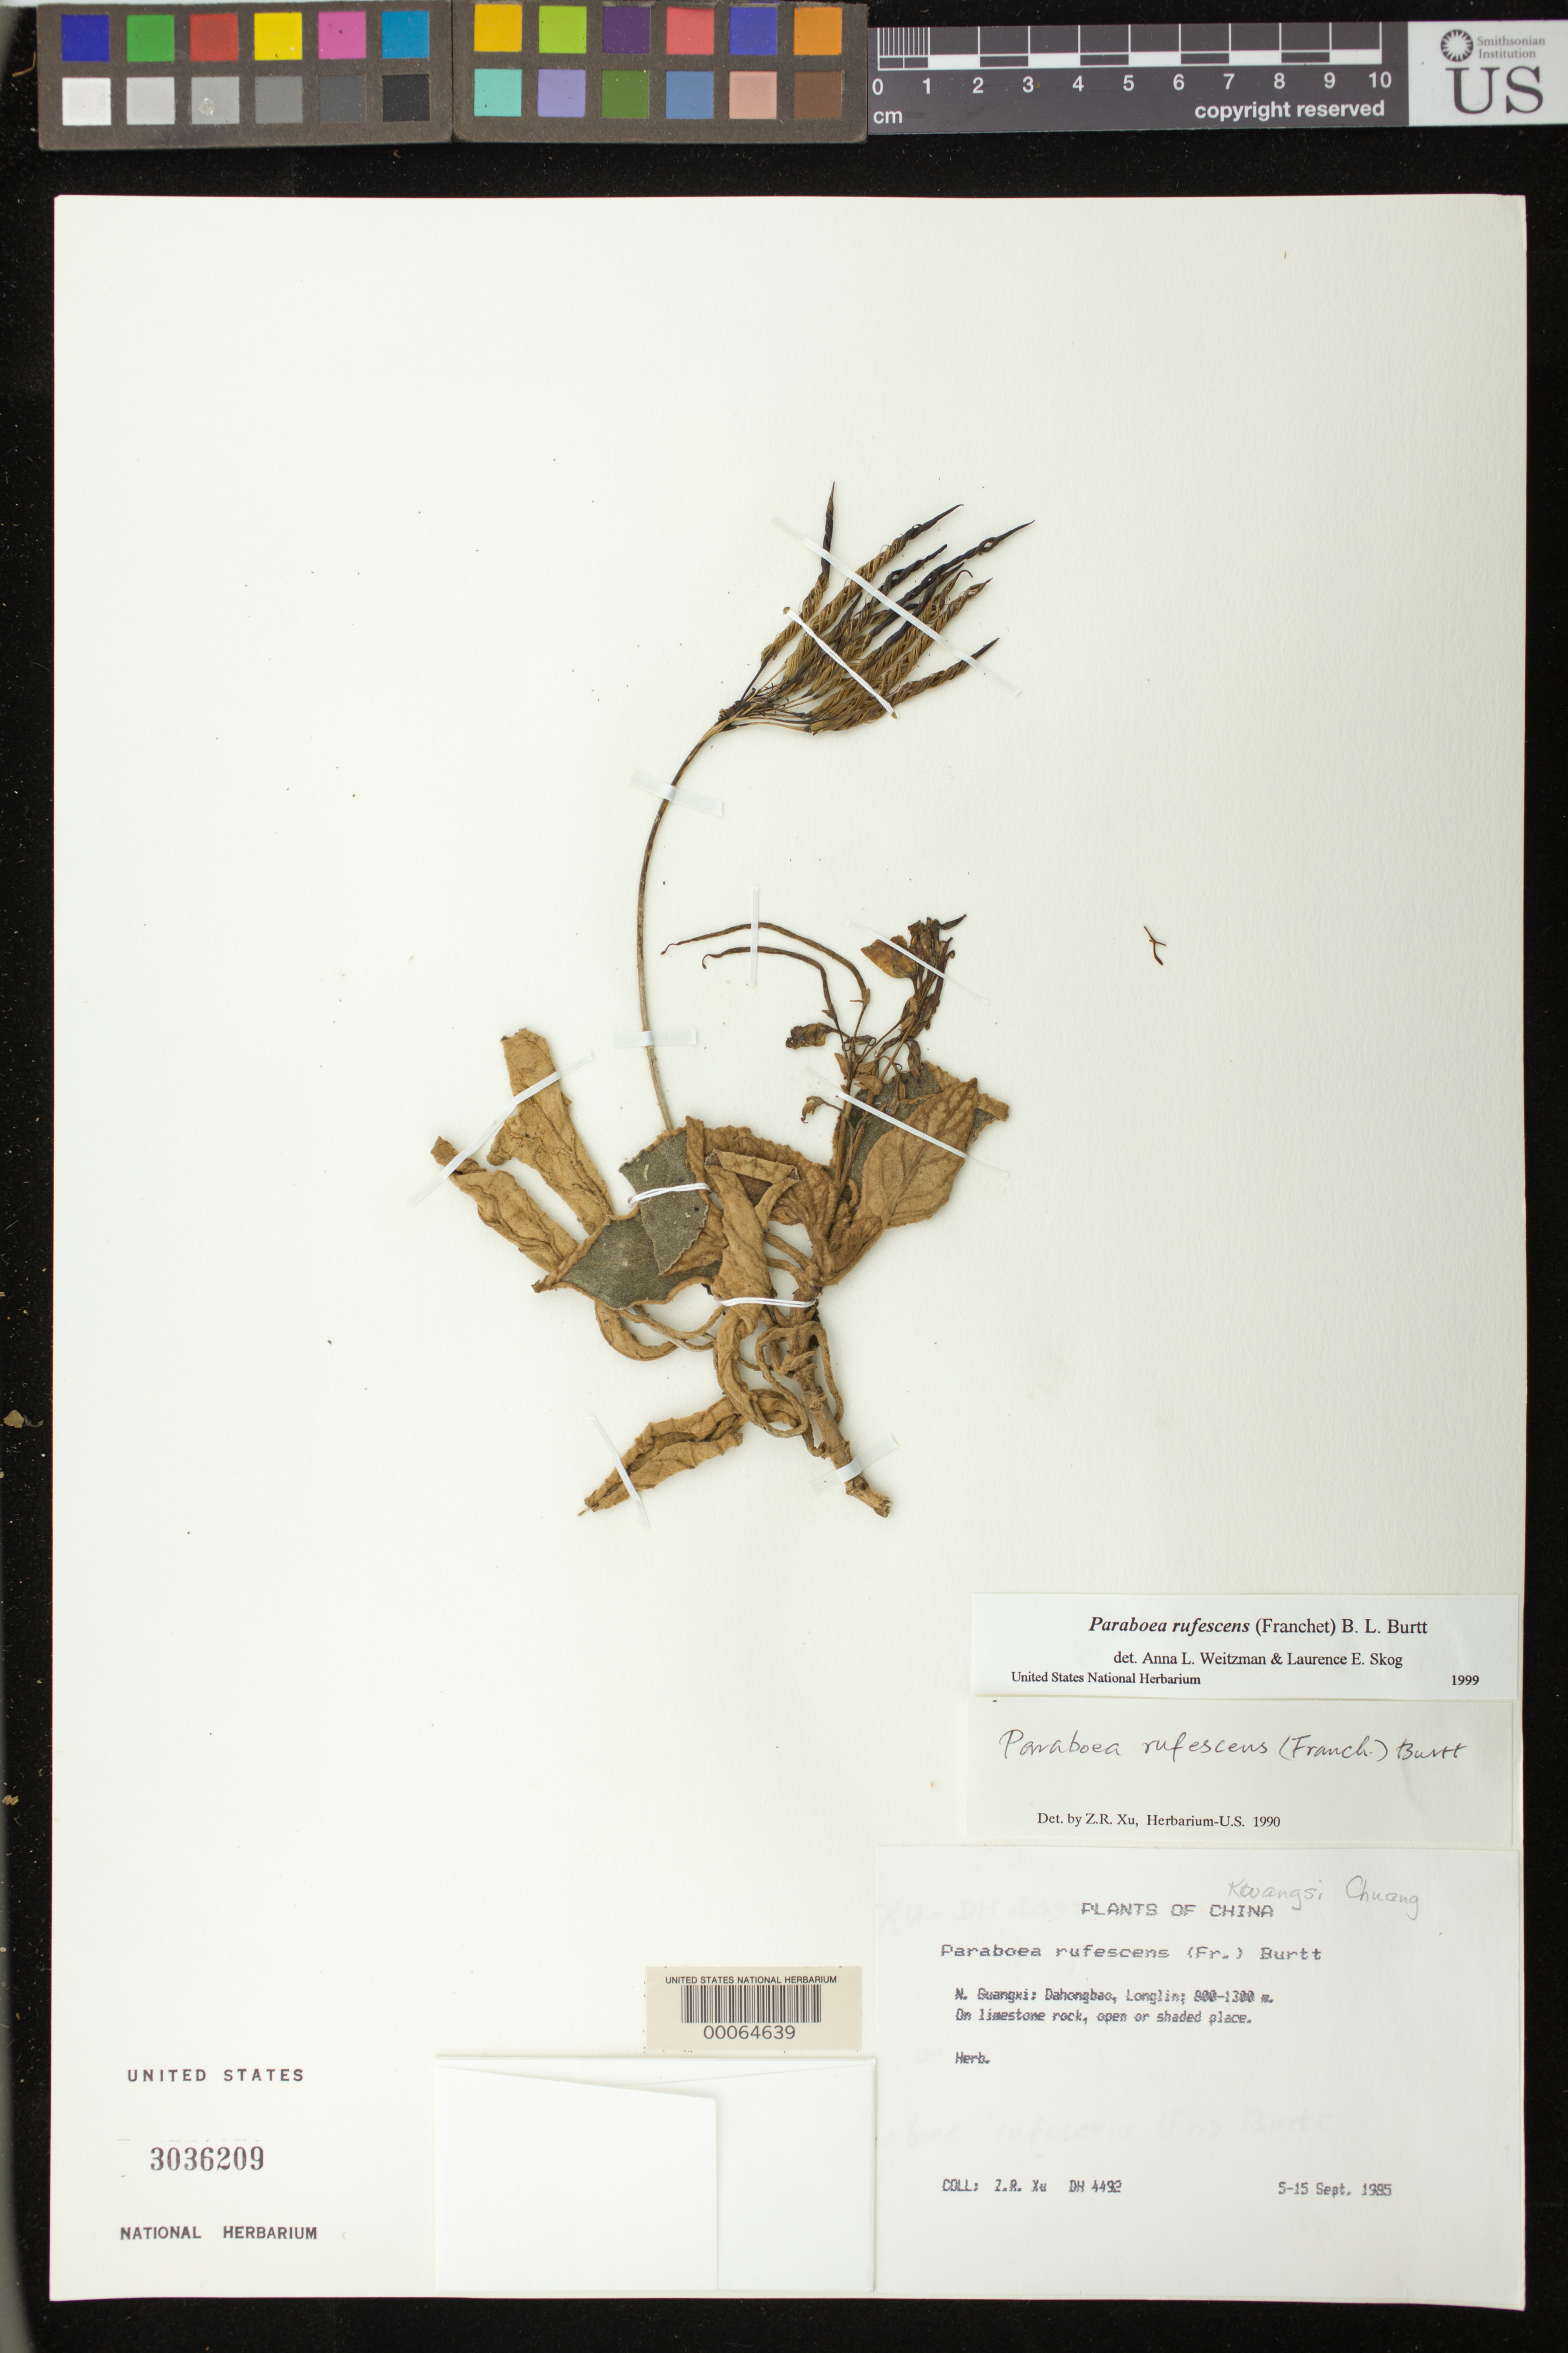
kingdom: Plantae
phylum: Tracheophyta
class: Magnoliopsida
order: Lamiales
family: Gesneriaceae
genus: Paraboea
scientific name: Paraboea rufescens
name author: (Franch.) B.L. Burtt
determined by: Xu, Z. R.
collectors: Z. Xu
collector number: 4492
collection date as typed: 05-15 Sep 1985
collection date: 1985-09-05/1985-09-15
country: China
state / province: Guangxi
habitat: Limestone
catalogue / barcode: US 3036209